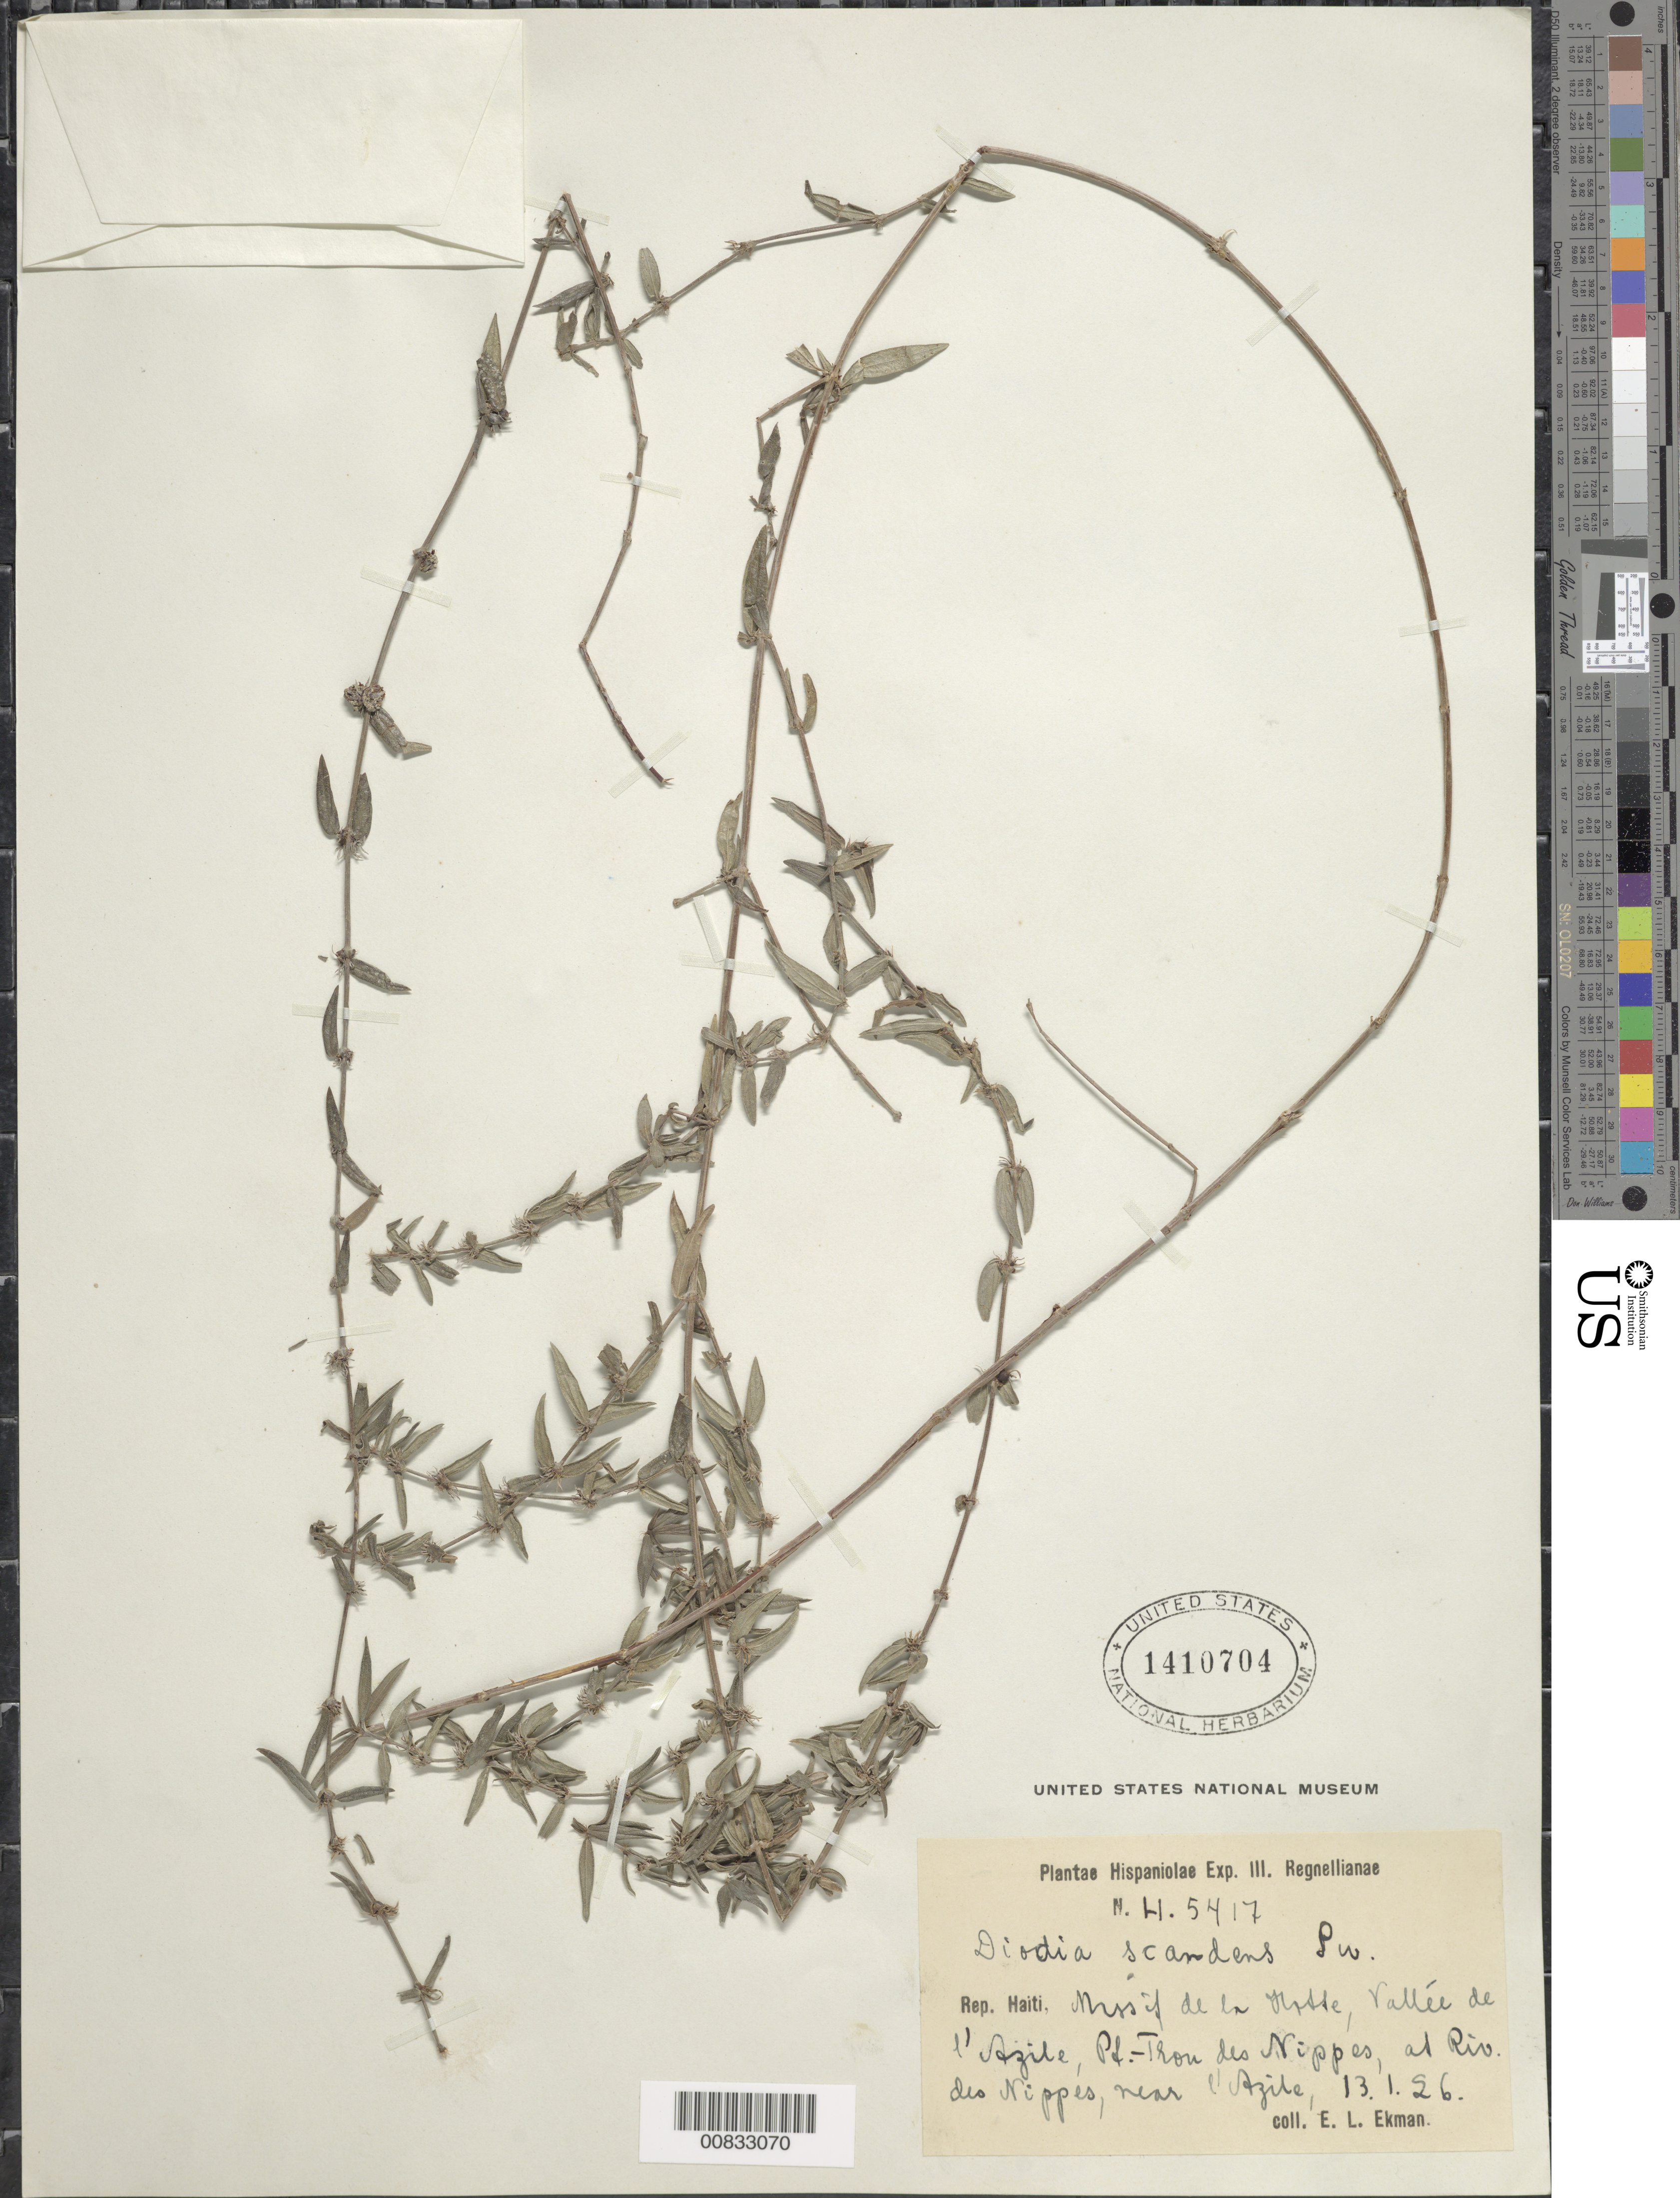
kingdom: Plantae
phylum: Tracheophyta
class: Magnoliopsida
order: Gentianales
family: Rubiaceae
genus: Diodia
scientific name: Diodia scandens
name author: Sw.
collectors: E. L. Ekman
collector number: H 5417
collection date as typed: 13 Jan 1926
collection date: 1926-01-13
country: Haiti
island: Hispaniola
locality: Massif de la Hotte, Vallée de l'Azile, Pt. Trou des Nippes, al Riv des Nippes, near l'Azile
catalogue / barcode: US 1410704